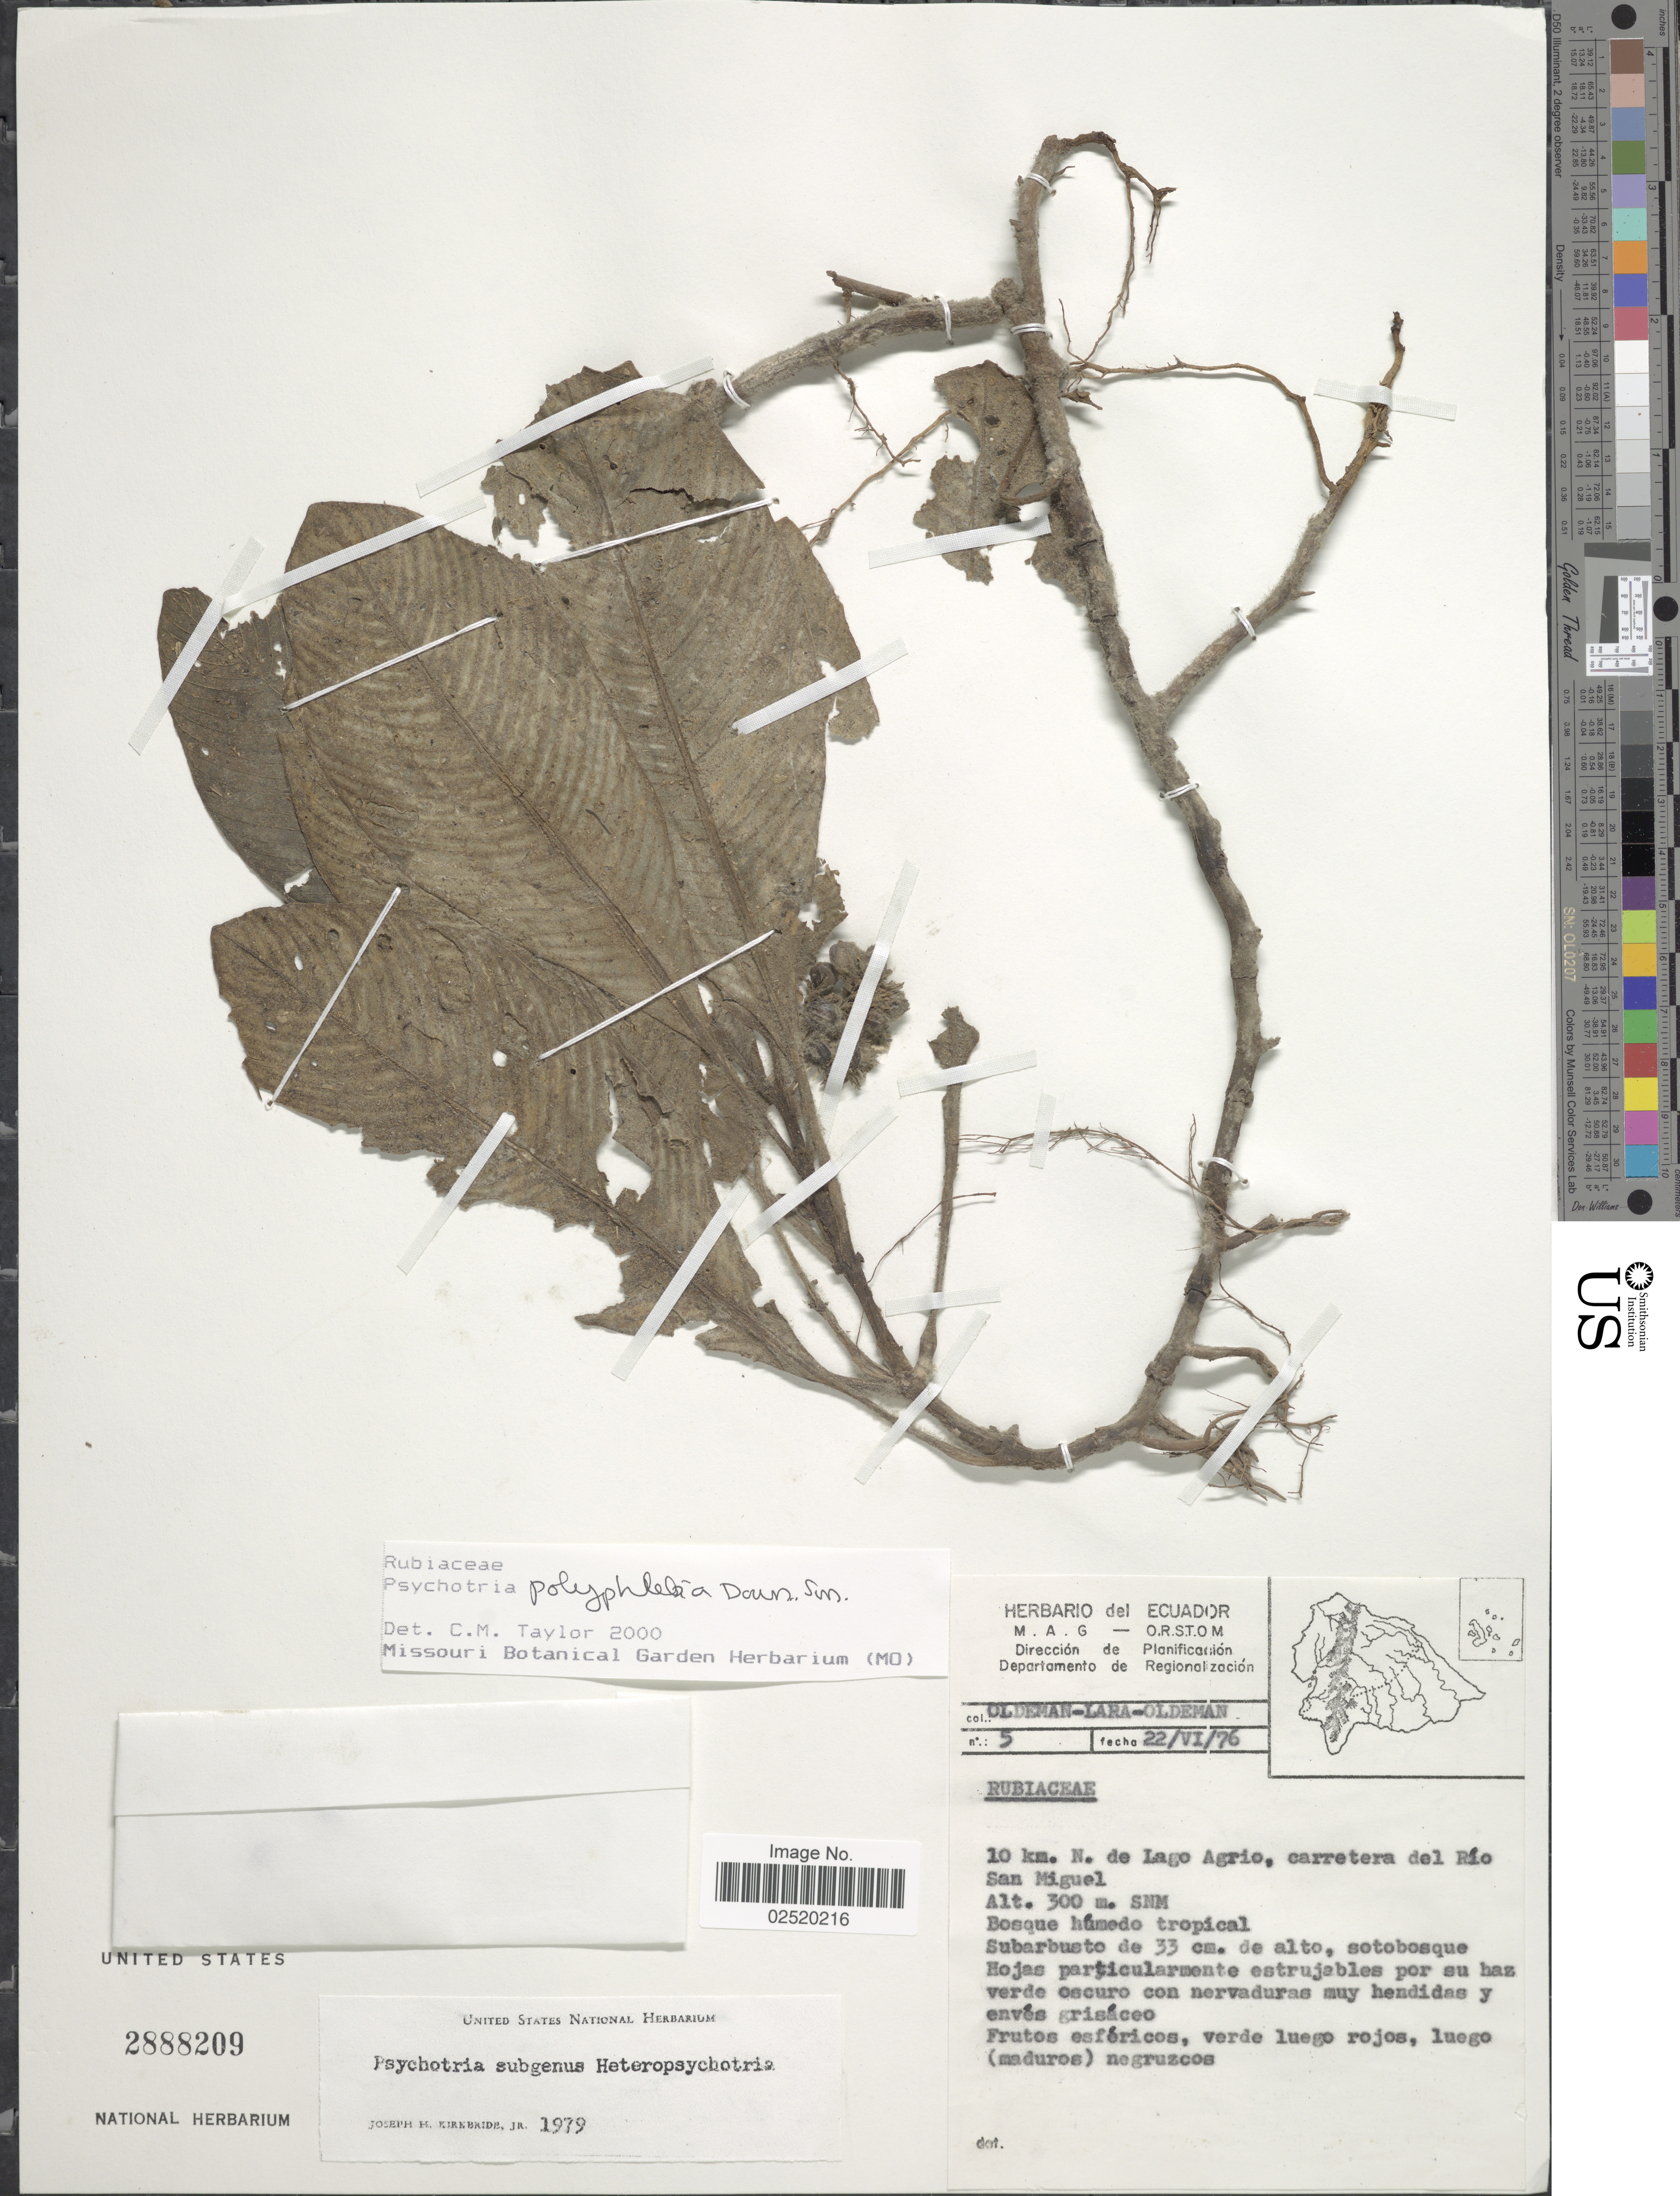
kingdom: Plantae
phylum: Tracheophyta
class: Magnoliopsida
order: Gentianales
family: Rubiaceae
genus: Psychotria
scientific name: Psychotria polyphlebia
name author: Donn. Sm.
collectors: -- Oldeman, Lara & -- Oldeman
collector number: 5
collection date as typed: Transcribed d/m/y: 22/6/76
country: Ecuador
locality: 10 km. N. de Lago Agrio, carretera del Rio San Miguel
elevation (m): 300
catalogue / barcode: US 2888209